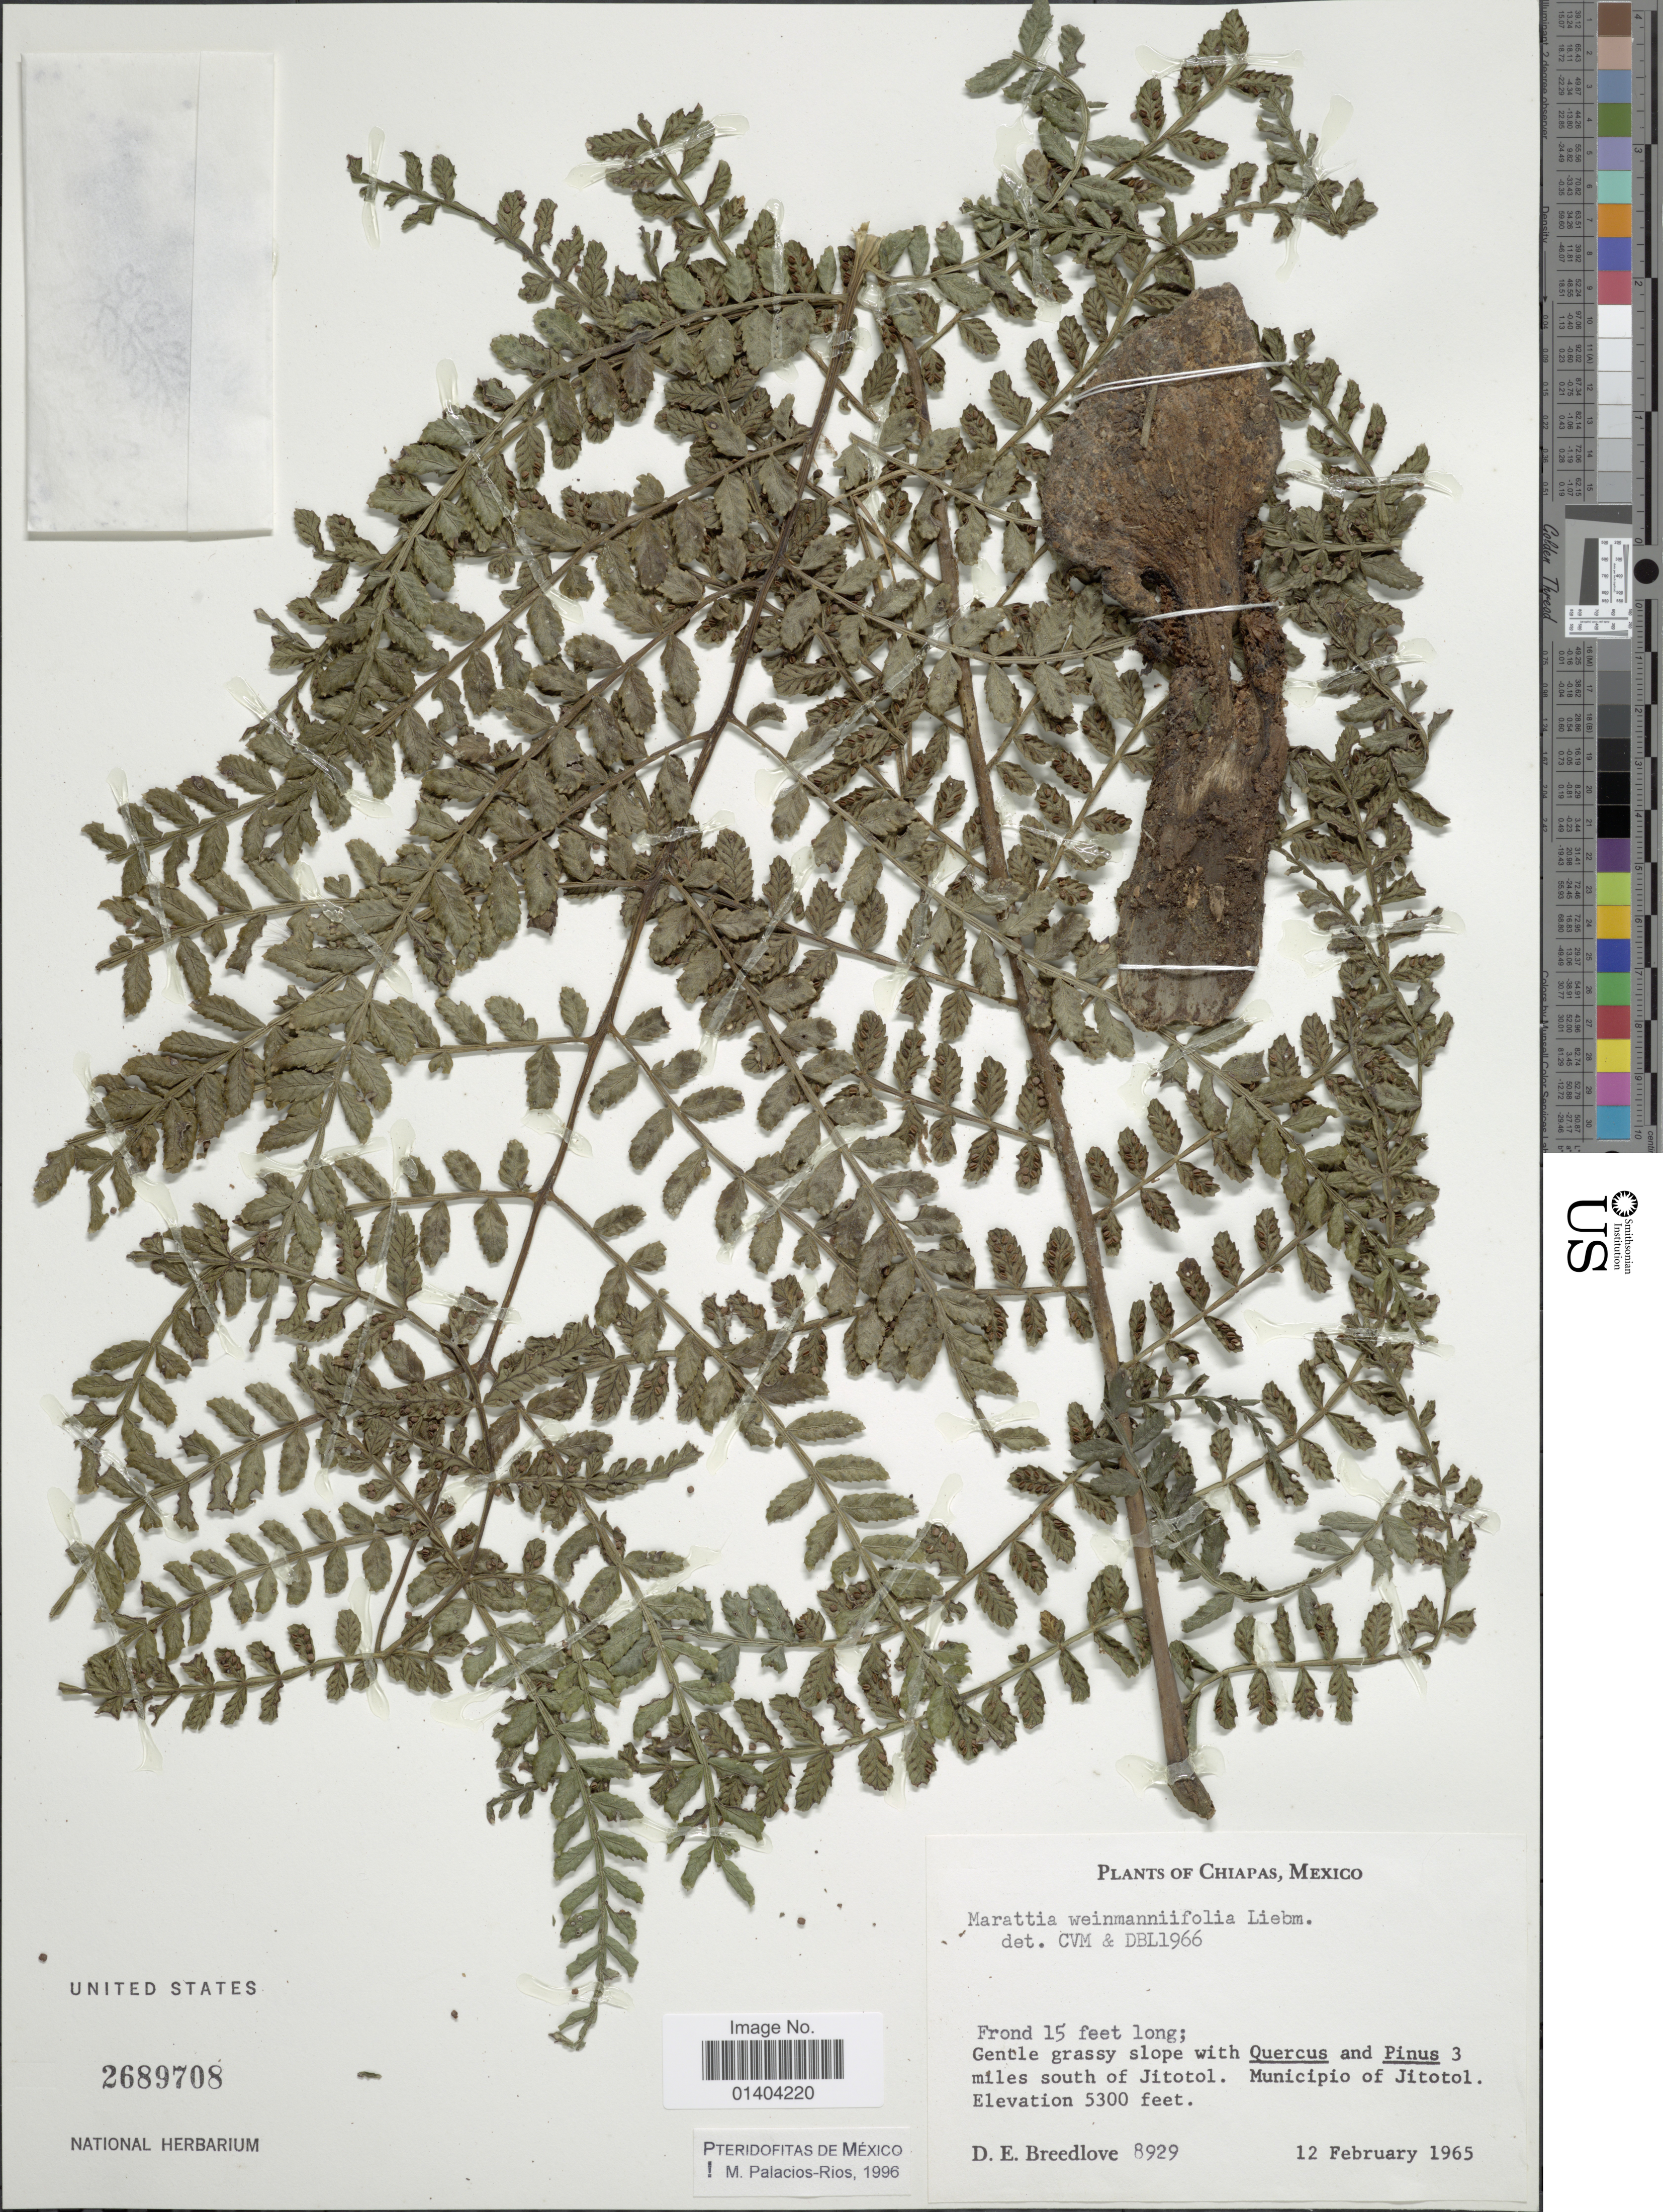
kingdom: Plantae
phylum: Tracheophyta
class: Polypodiopsida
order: Marattiales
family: Marattiaceae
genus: Marattia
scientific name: Marattia weinmanniifolia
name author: Liebm.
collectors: D. E. Breedlove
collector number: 8929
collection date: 1965-02-12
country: Mexico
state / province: Chiapas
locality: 3 miles south of Jitotol, Municipio of Jitotol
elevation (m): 1615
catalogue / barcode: US 2689708